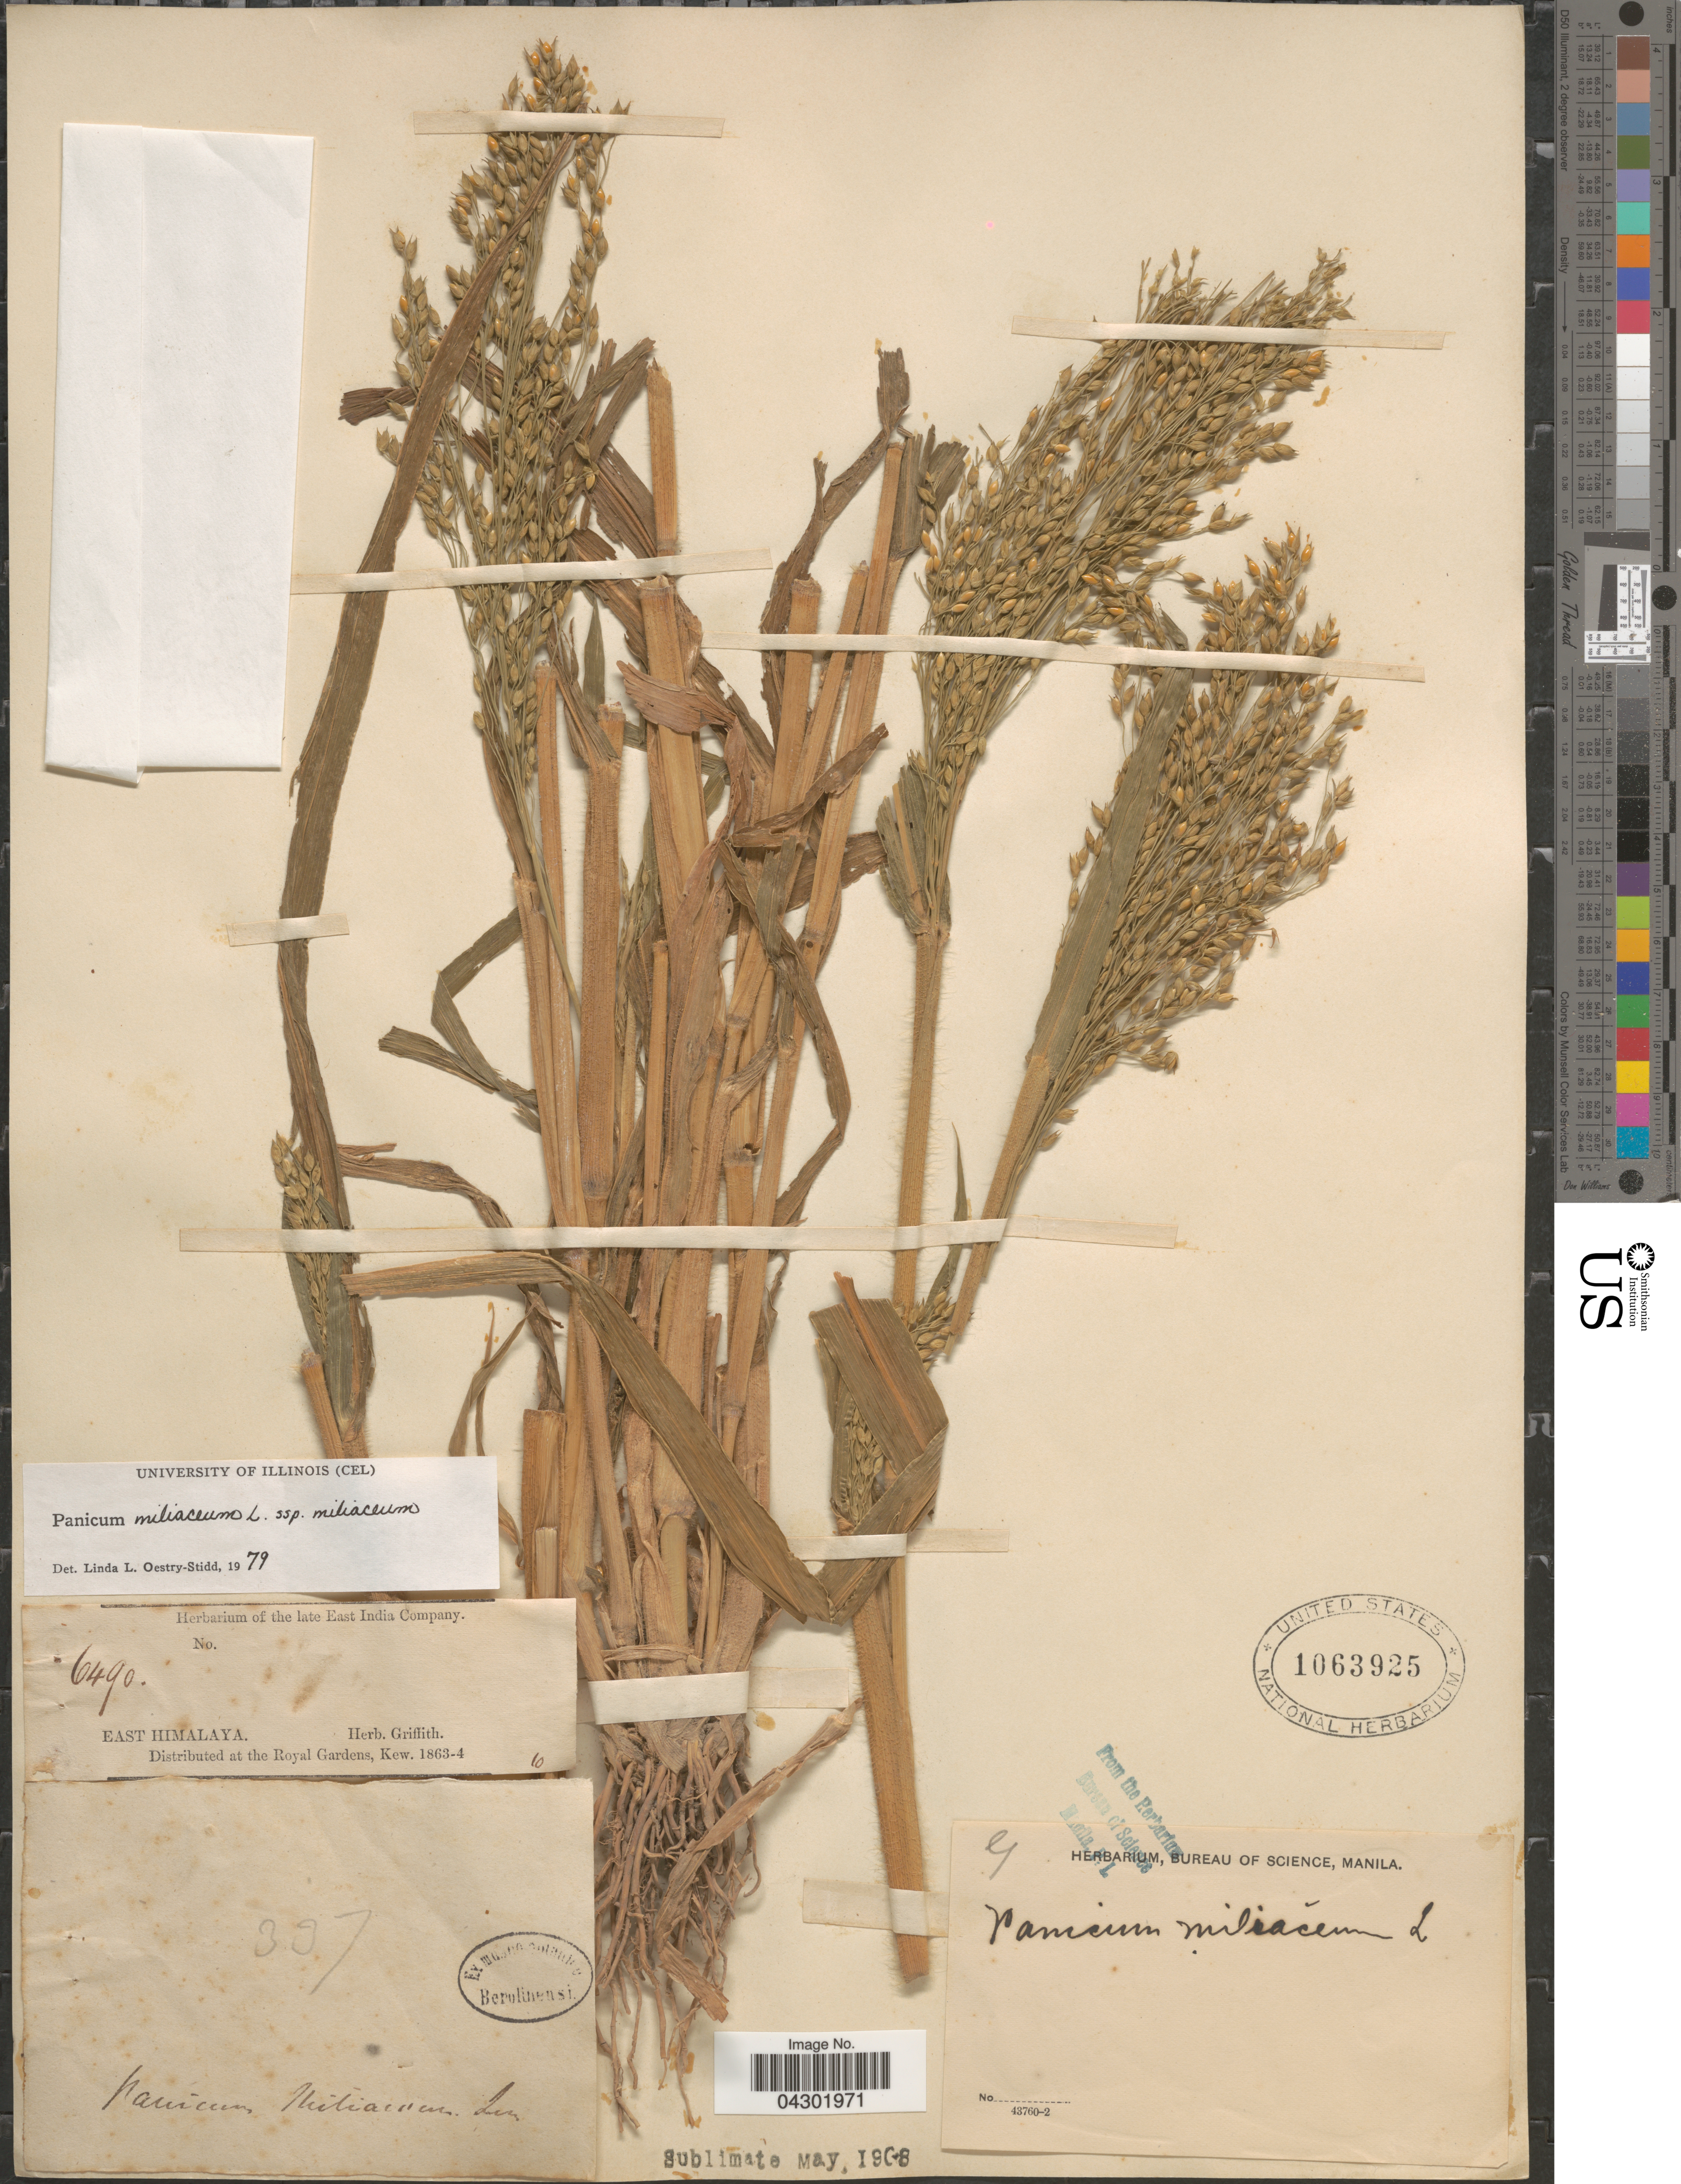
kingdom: Plantae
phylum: Tracheophyta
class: Liliopsida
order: Poales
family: Poaceae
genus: Panicum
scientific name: Panicum miliaceum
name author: L.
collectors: ex herb. Griffith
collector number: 6490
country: India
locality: East Himalaya.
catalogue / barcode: US 1063925